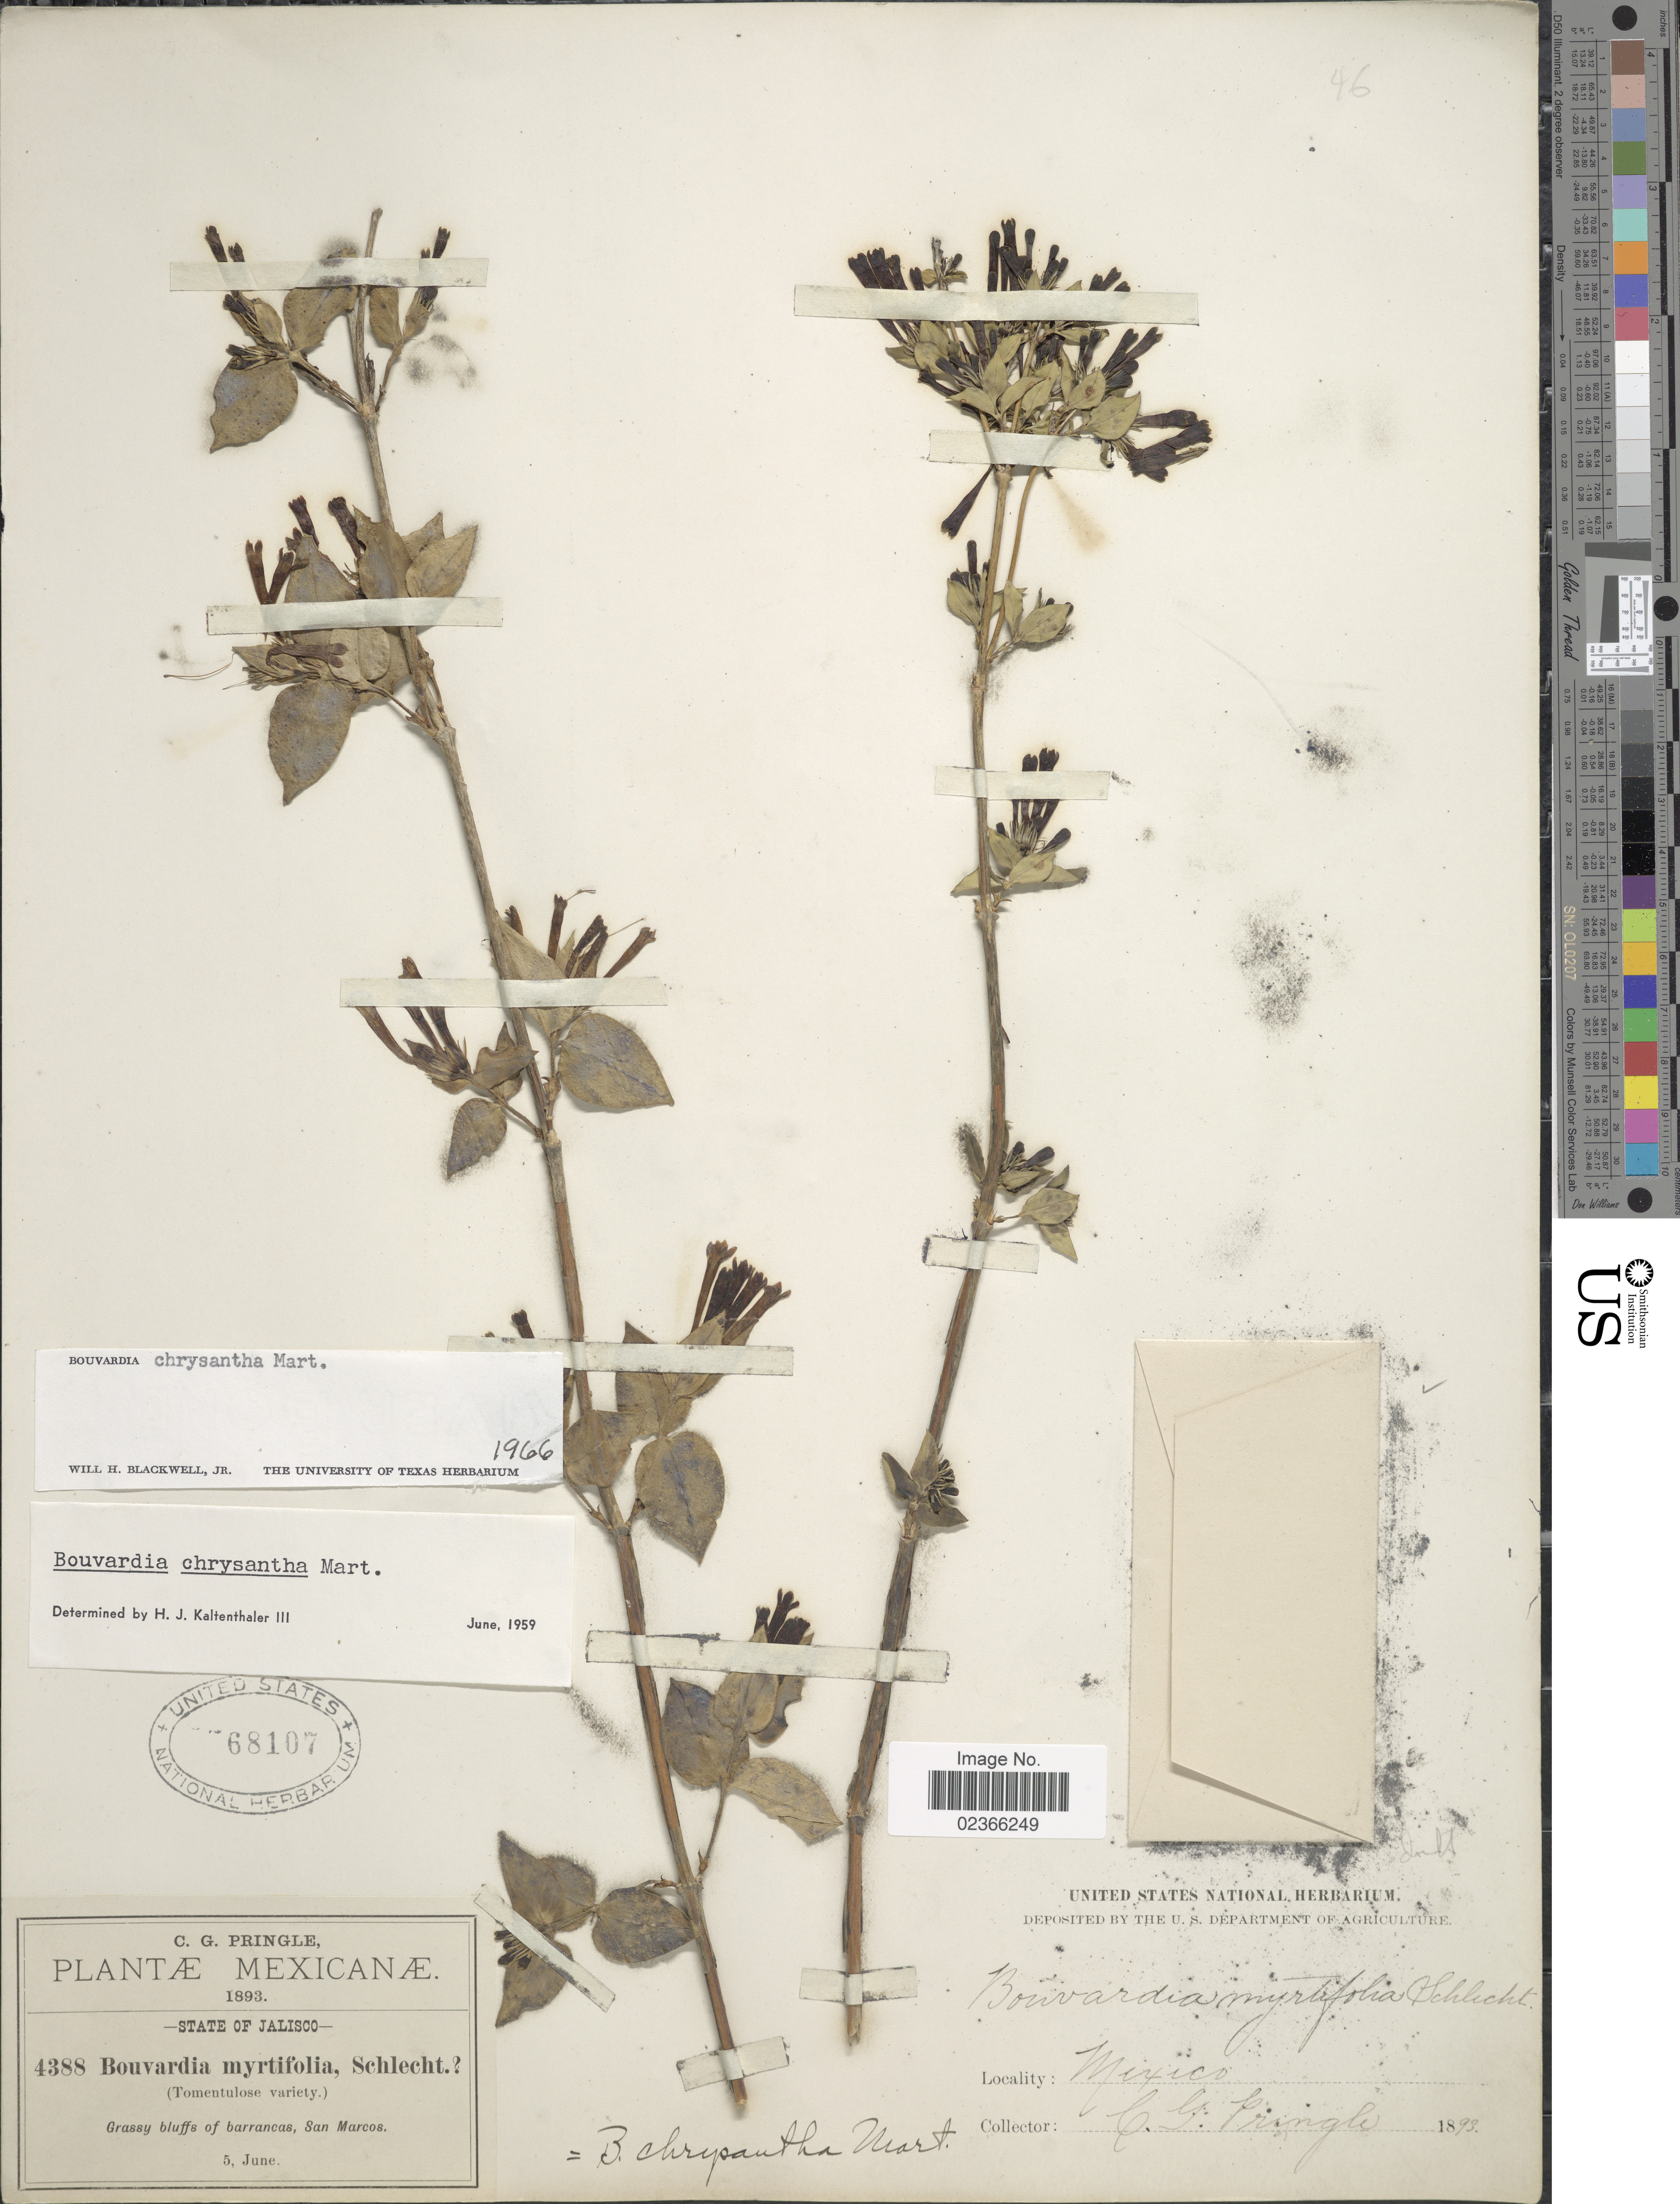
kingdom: Plantae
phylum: Tracheophyta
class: Magnoliopsida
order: Gentianales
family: Rubiaceae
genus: Bouvardia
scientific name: Bouvardia chrysantha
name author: Mart.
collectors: C. G. Pringle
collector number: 4388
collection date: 1893-06-05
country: Mexico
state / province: Jalisco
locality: State of Jalisco. Grassy bluffs of barrancas, San Marcos.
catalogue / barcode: US 68107